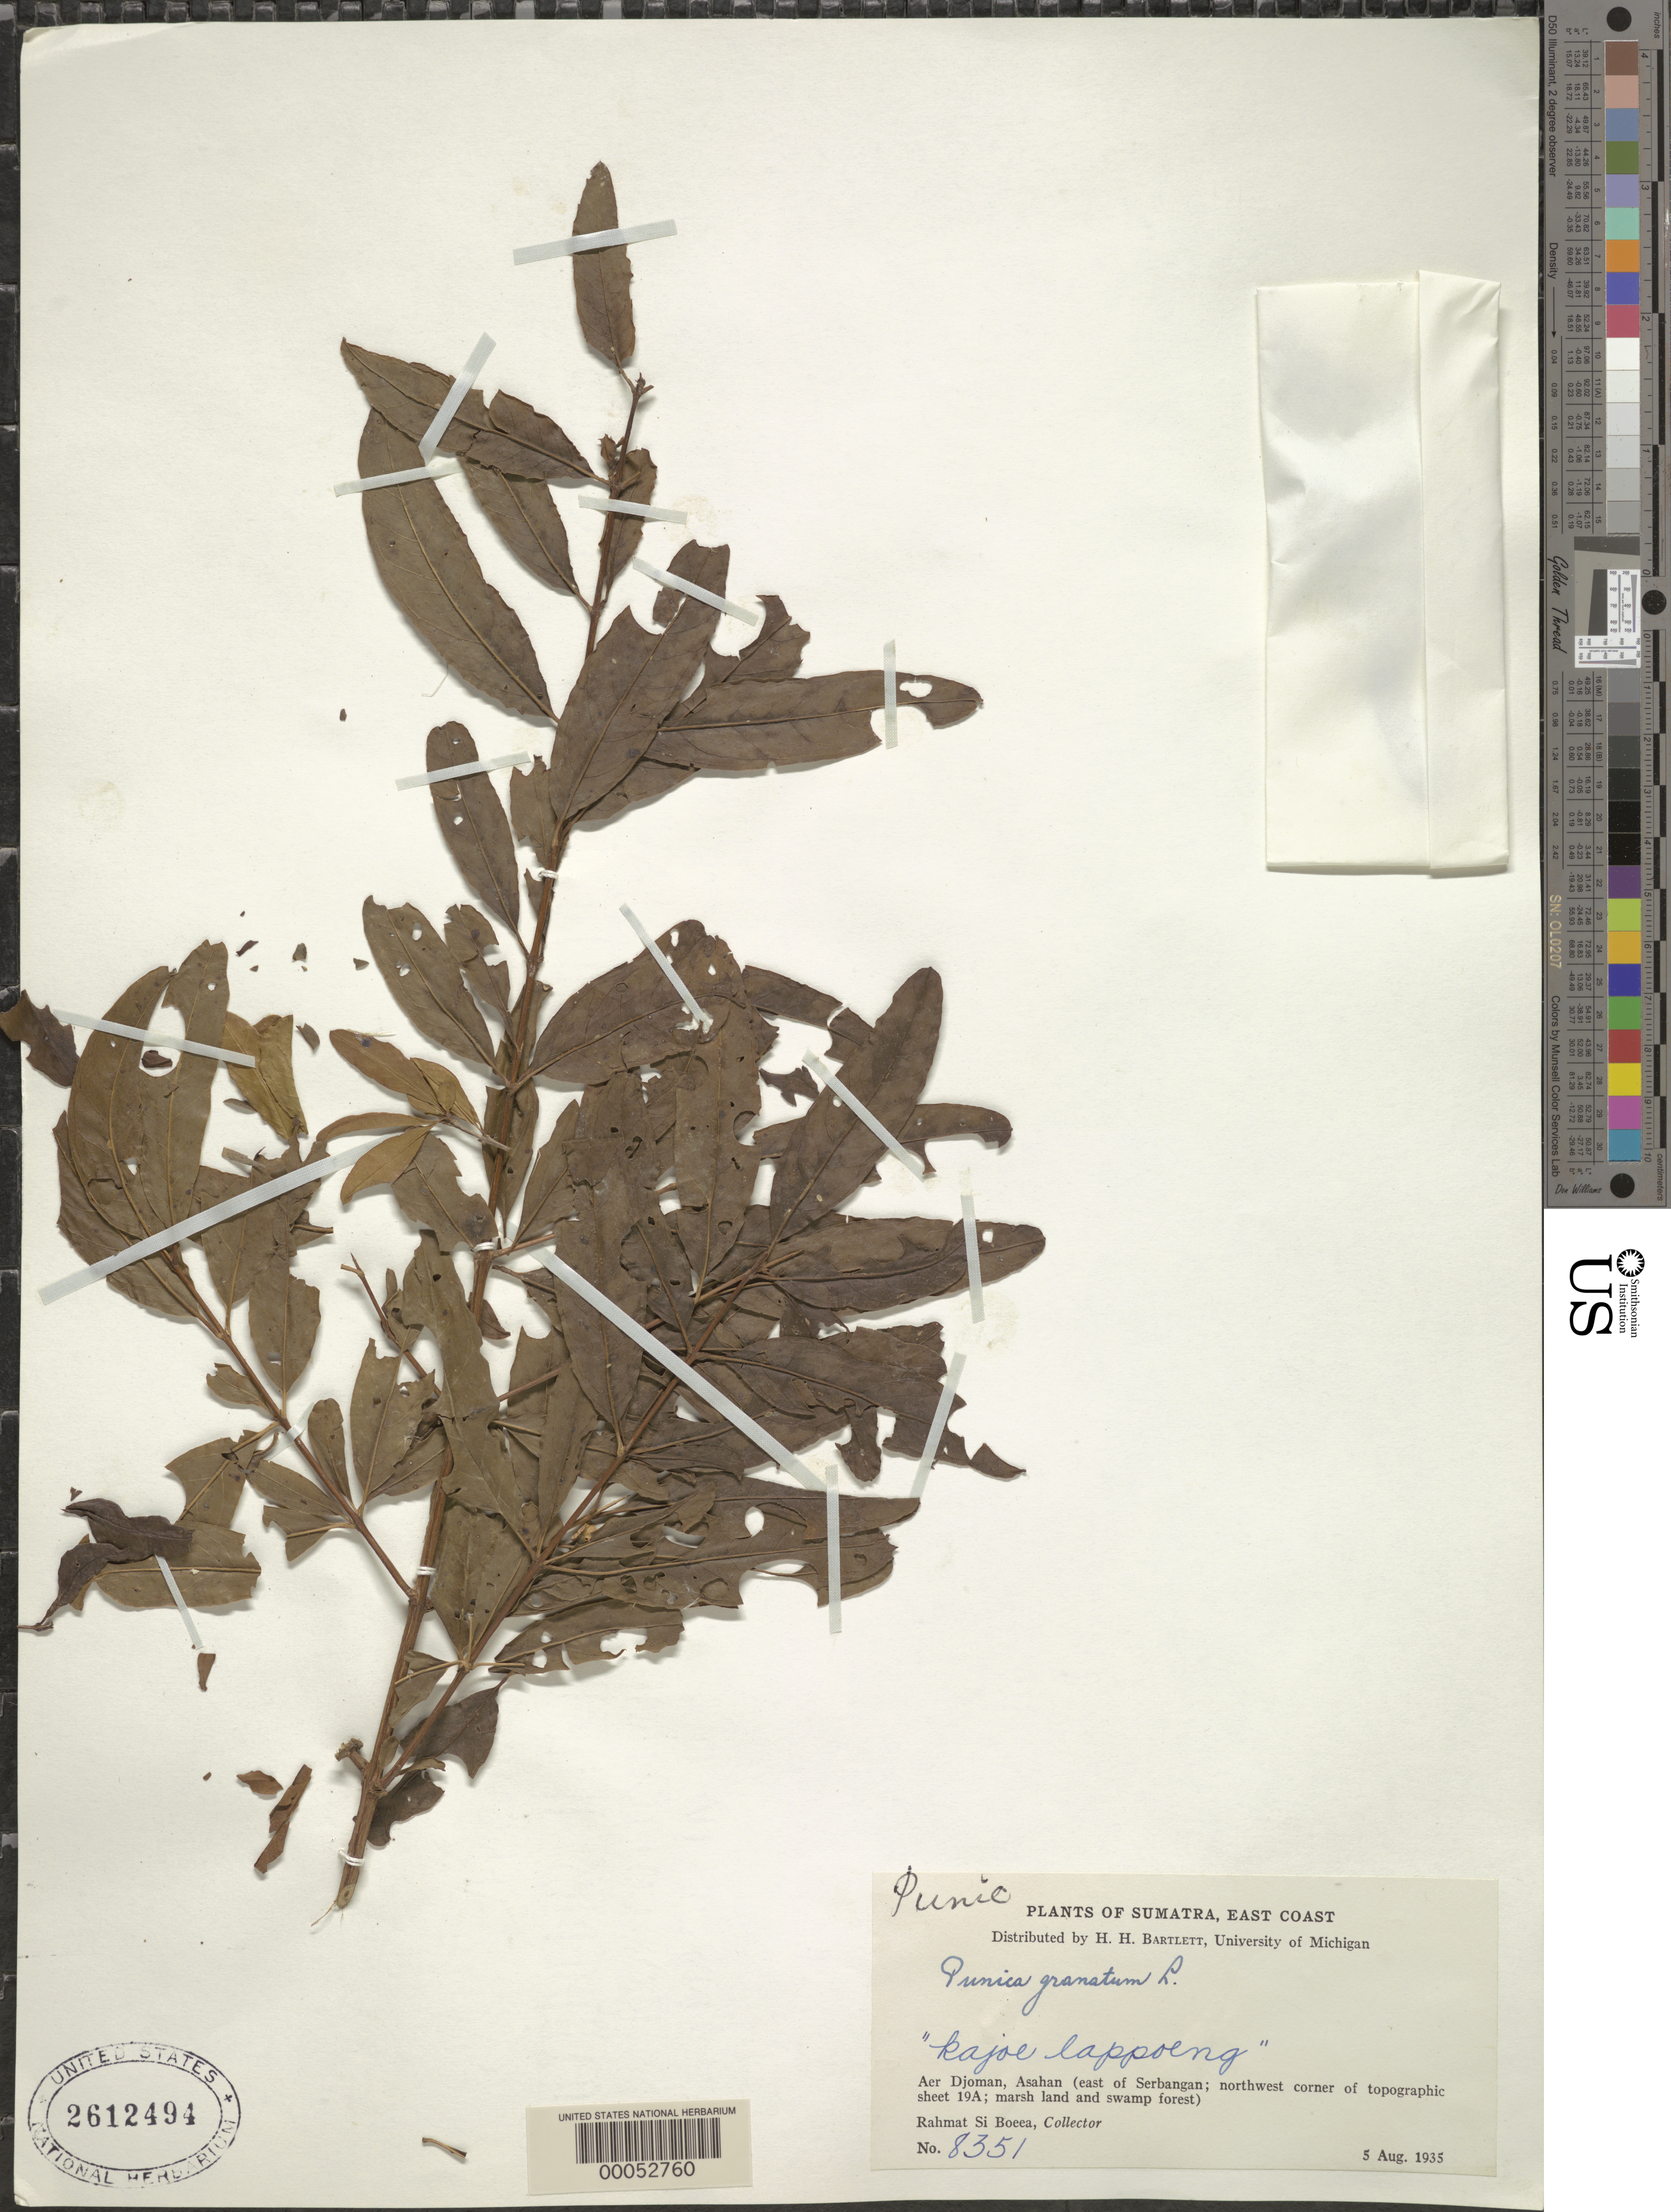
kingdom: Plantae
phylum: Tracheophyta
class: Magnoliopsida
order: Myrtales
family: Lythraceae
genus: Punica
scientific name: Punica granatum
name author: L.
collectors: Rahmat Si Boeea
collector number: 8351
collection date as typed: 05 Aug 1935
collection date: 1935-08-05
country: Indonesia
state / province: Sumatra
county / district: Aceh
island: Sumatra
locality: Aer djoman, asahan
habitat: Marsh land and swamp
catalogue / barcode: US 2612494